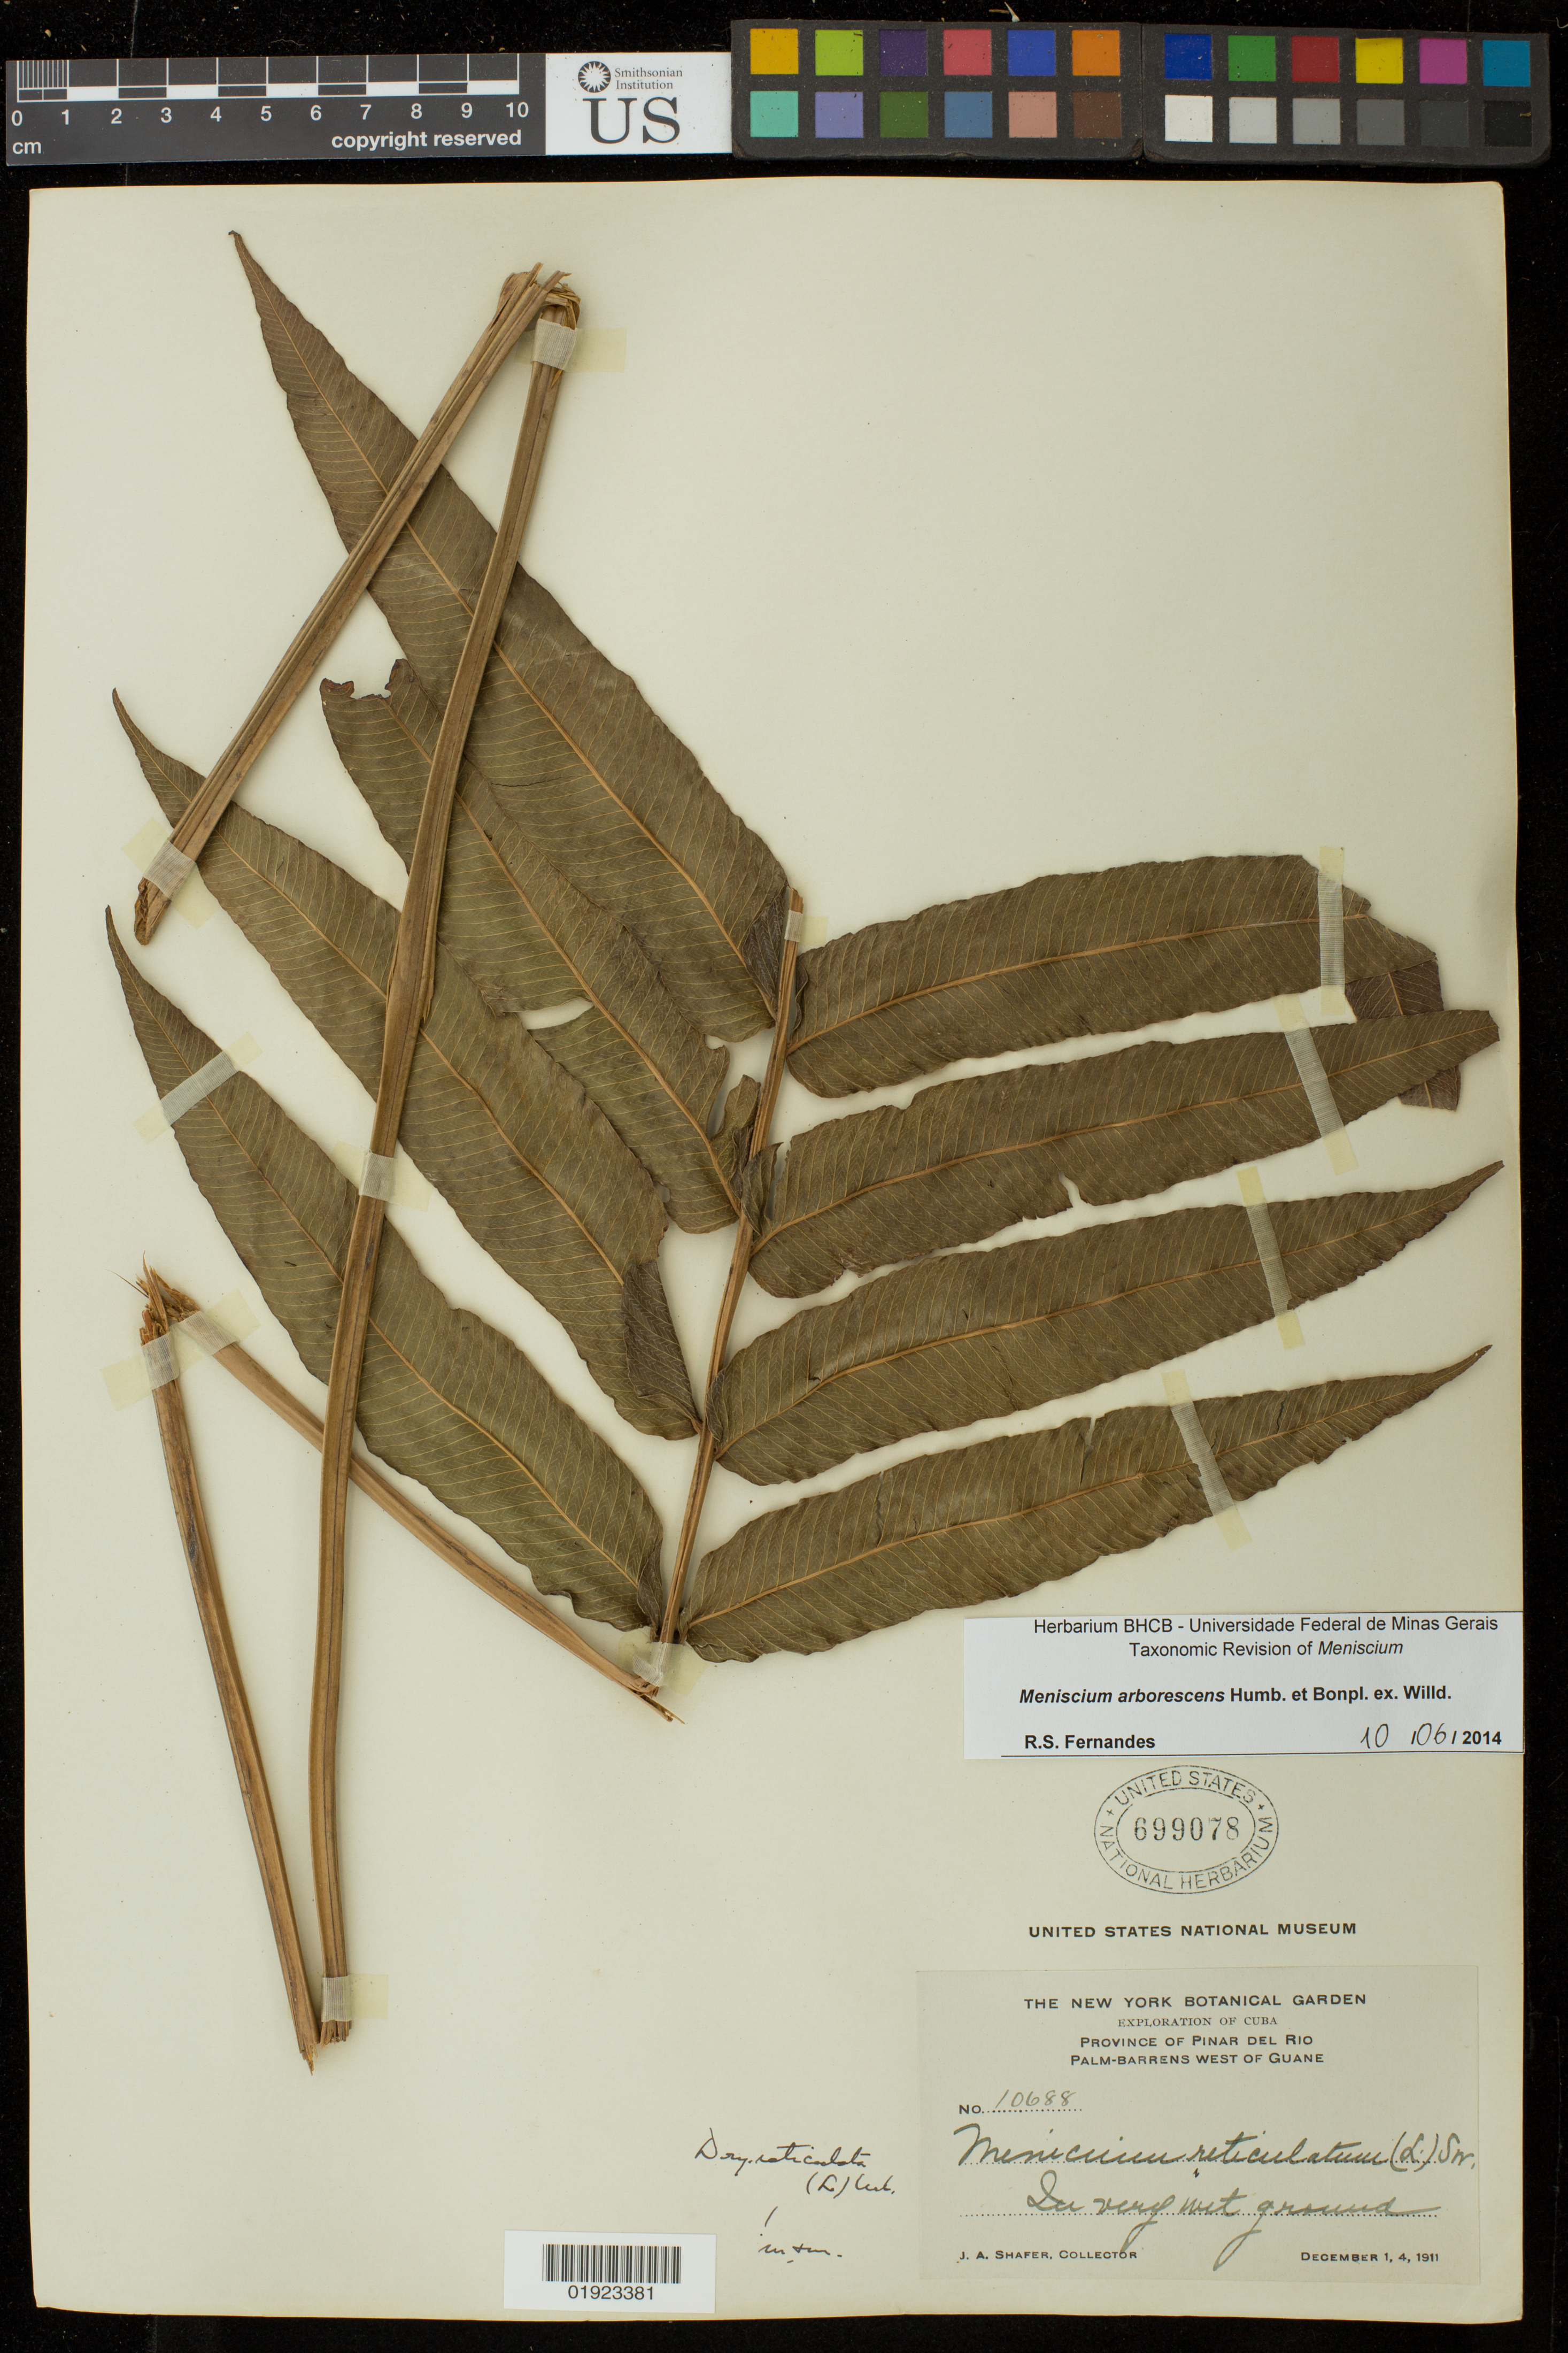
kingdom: Plantae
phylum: Tracheophyta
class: Polypodiopsida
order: Polypodiales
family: Thelypteridaceae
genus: Meniscium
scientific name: Meniscium arborescens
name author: Humb. & Bonpl. ex Willd.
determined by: Fernandes, R. S.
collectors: J. A. Shafer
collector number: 10688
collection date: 1911-12-01,1911-12-04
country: Cuba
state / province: Pinar del Río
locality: Palm - Barrens west of Guane.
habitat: In very wet ground.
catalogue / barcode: US 699078